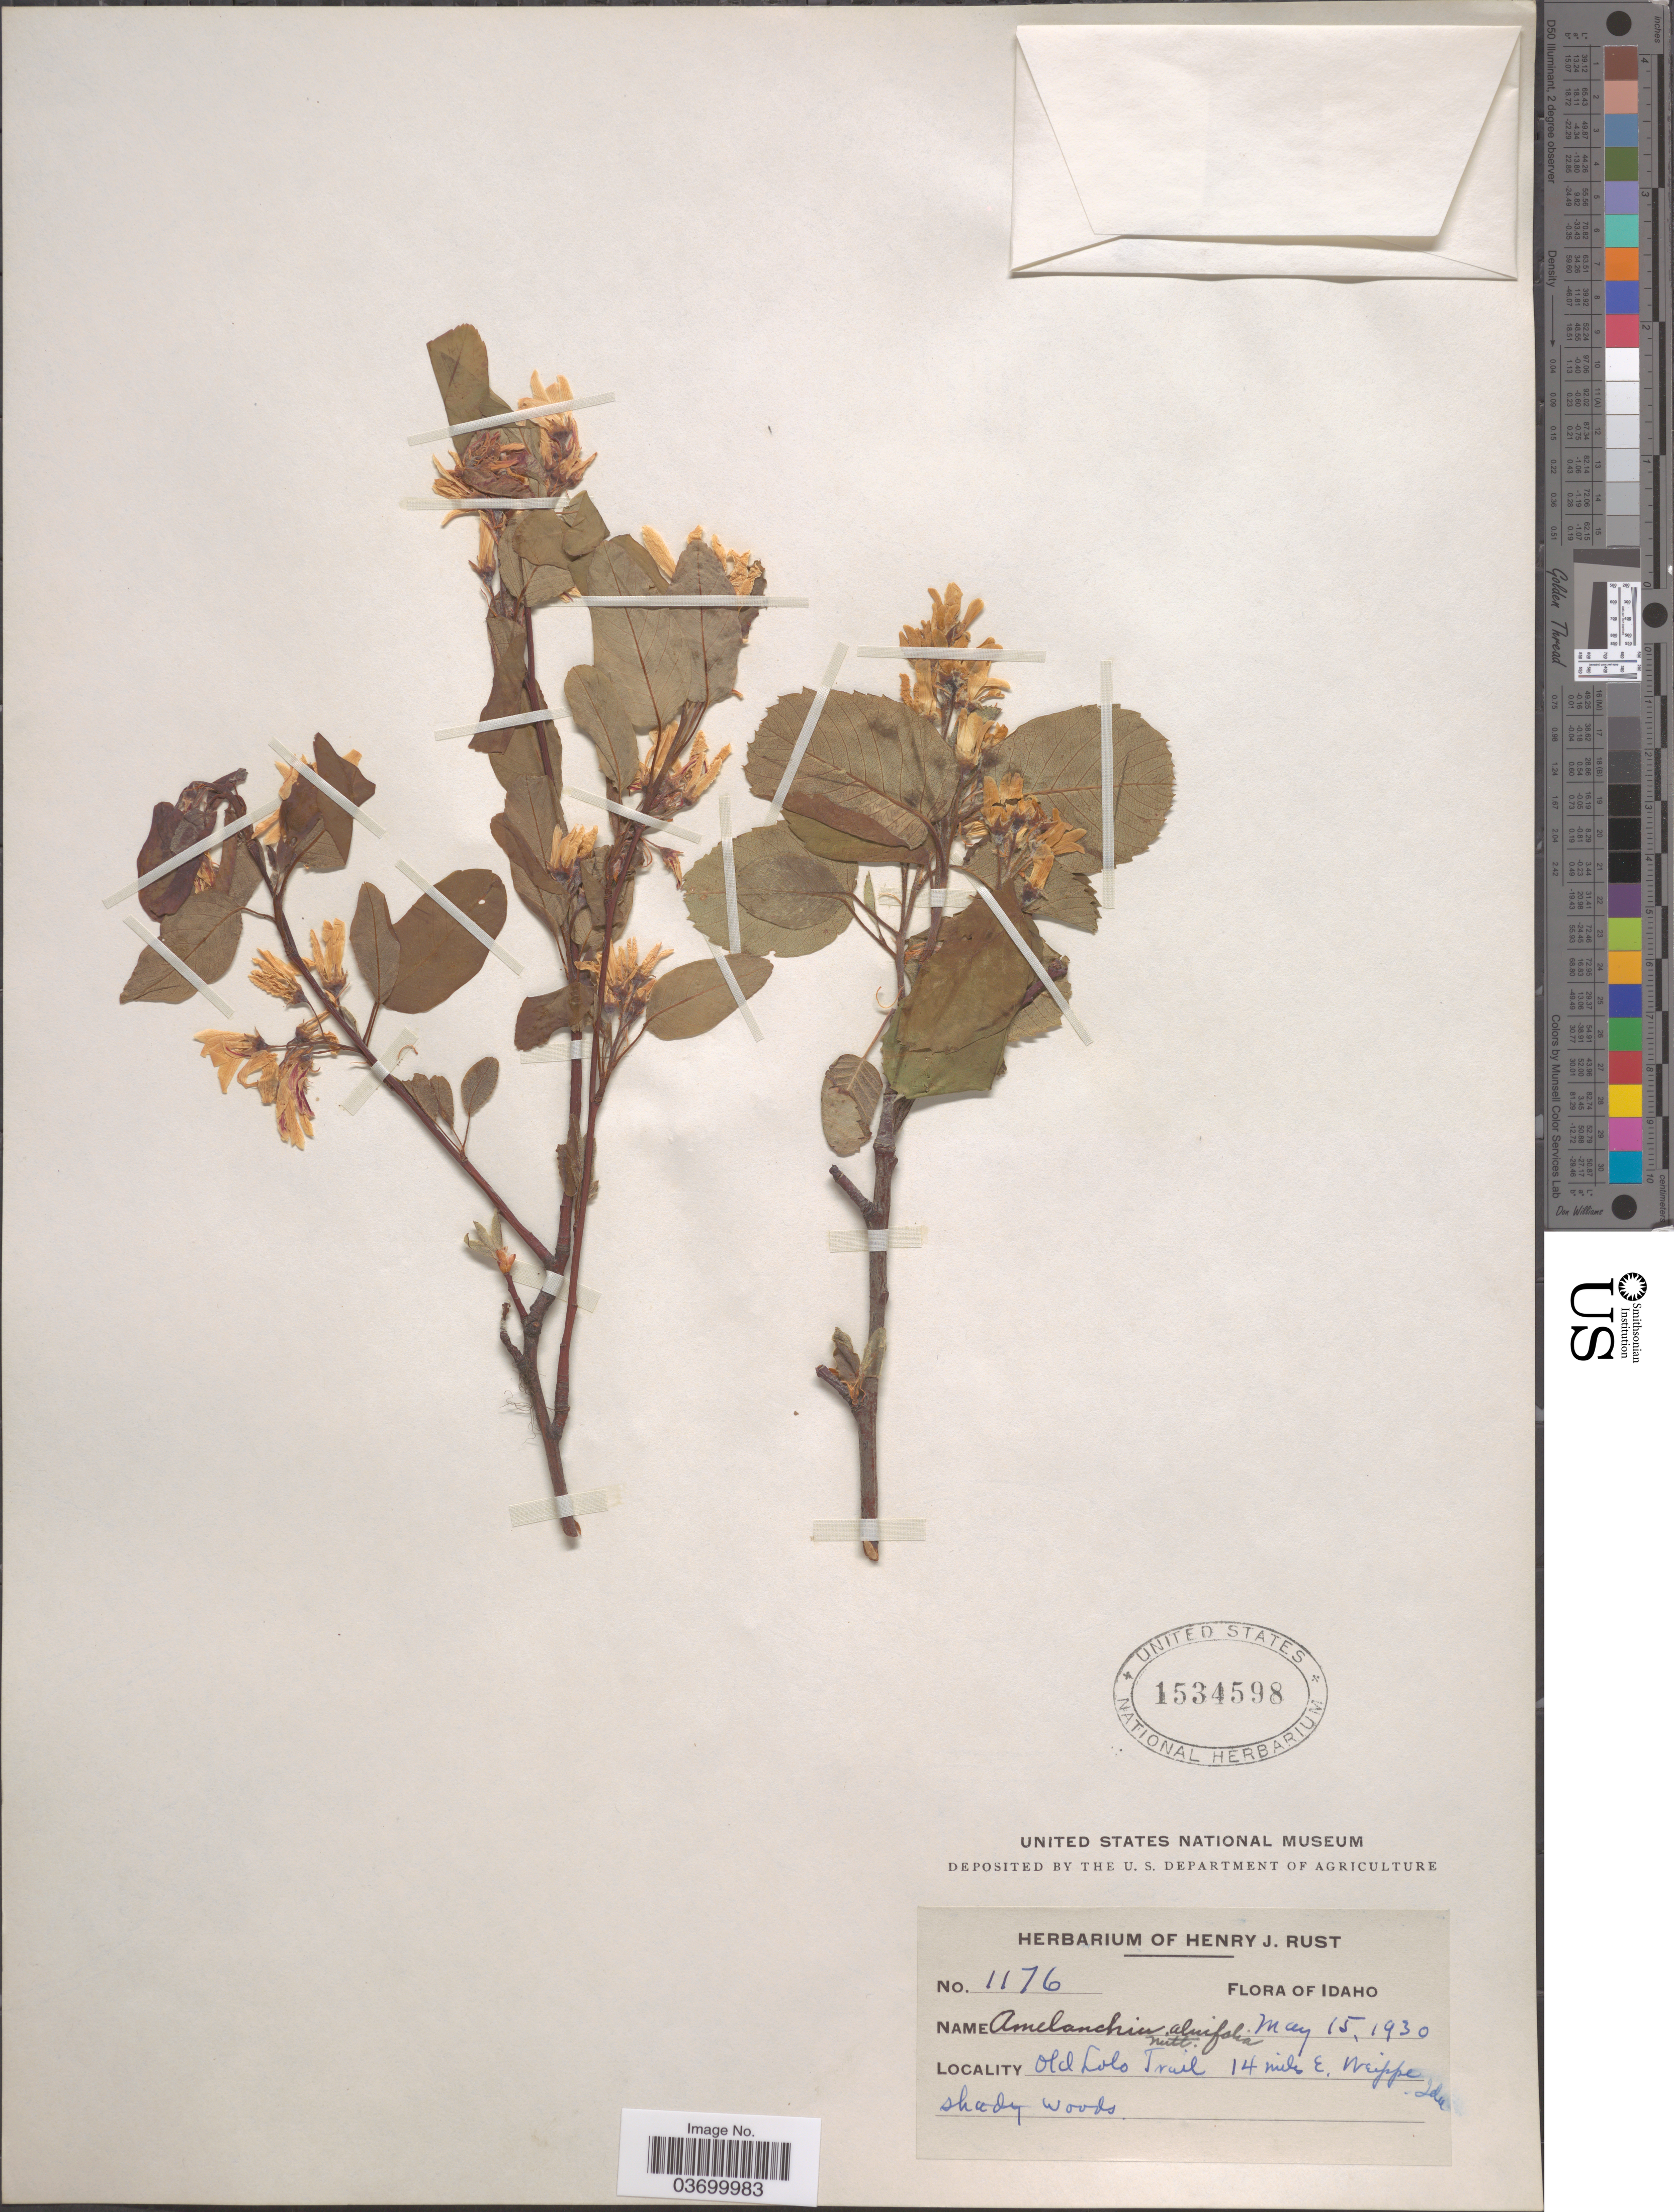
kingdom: Plantae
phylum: Tracheophyta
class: Magnoliopsida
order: Rosales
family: Rosaceae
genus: Amelanchier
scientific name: Amelanchier alnifolia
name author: (Nutt.) Nutt. ex M. Roem.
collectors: ex herb. Henry J. Rust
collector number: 1176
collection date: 1930-05-15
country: United States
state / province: Idaho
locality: Old Lolo Trail 14 miles E. Weippe.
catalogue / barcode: US 1534598